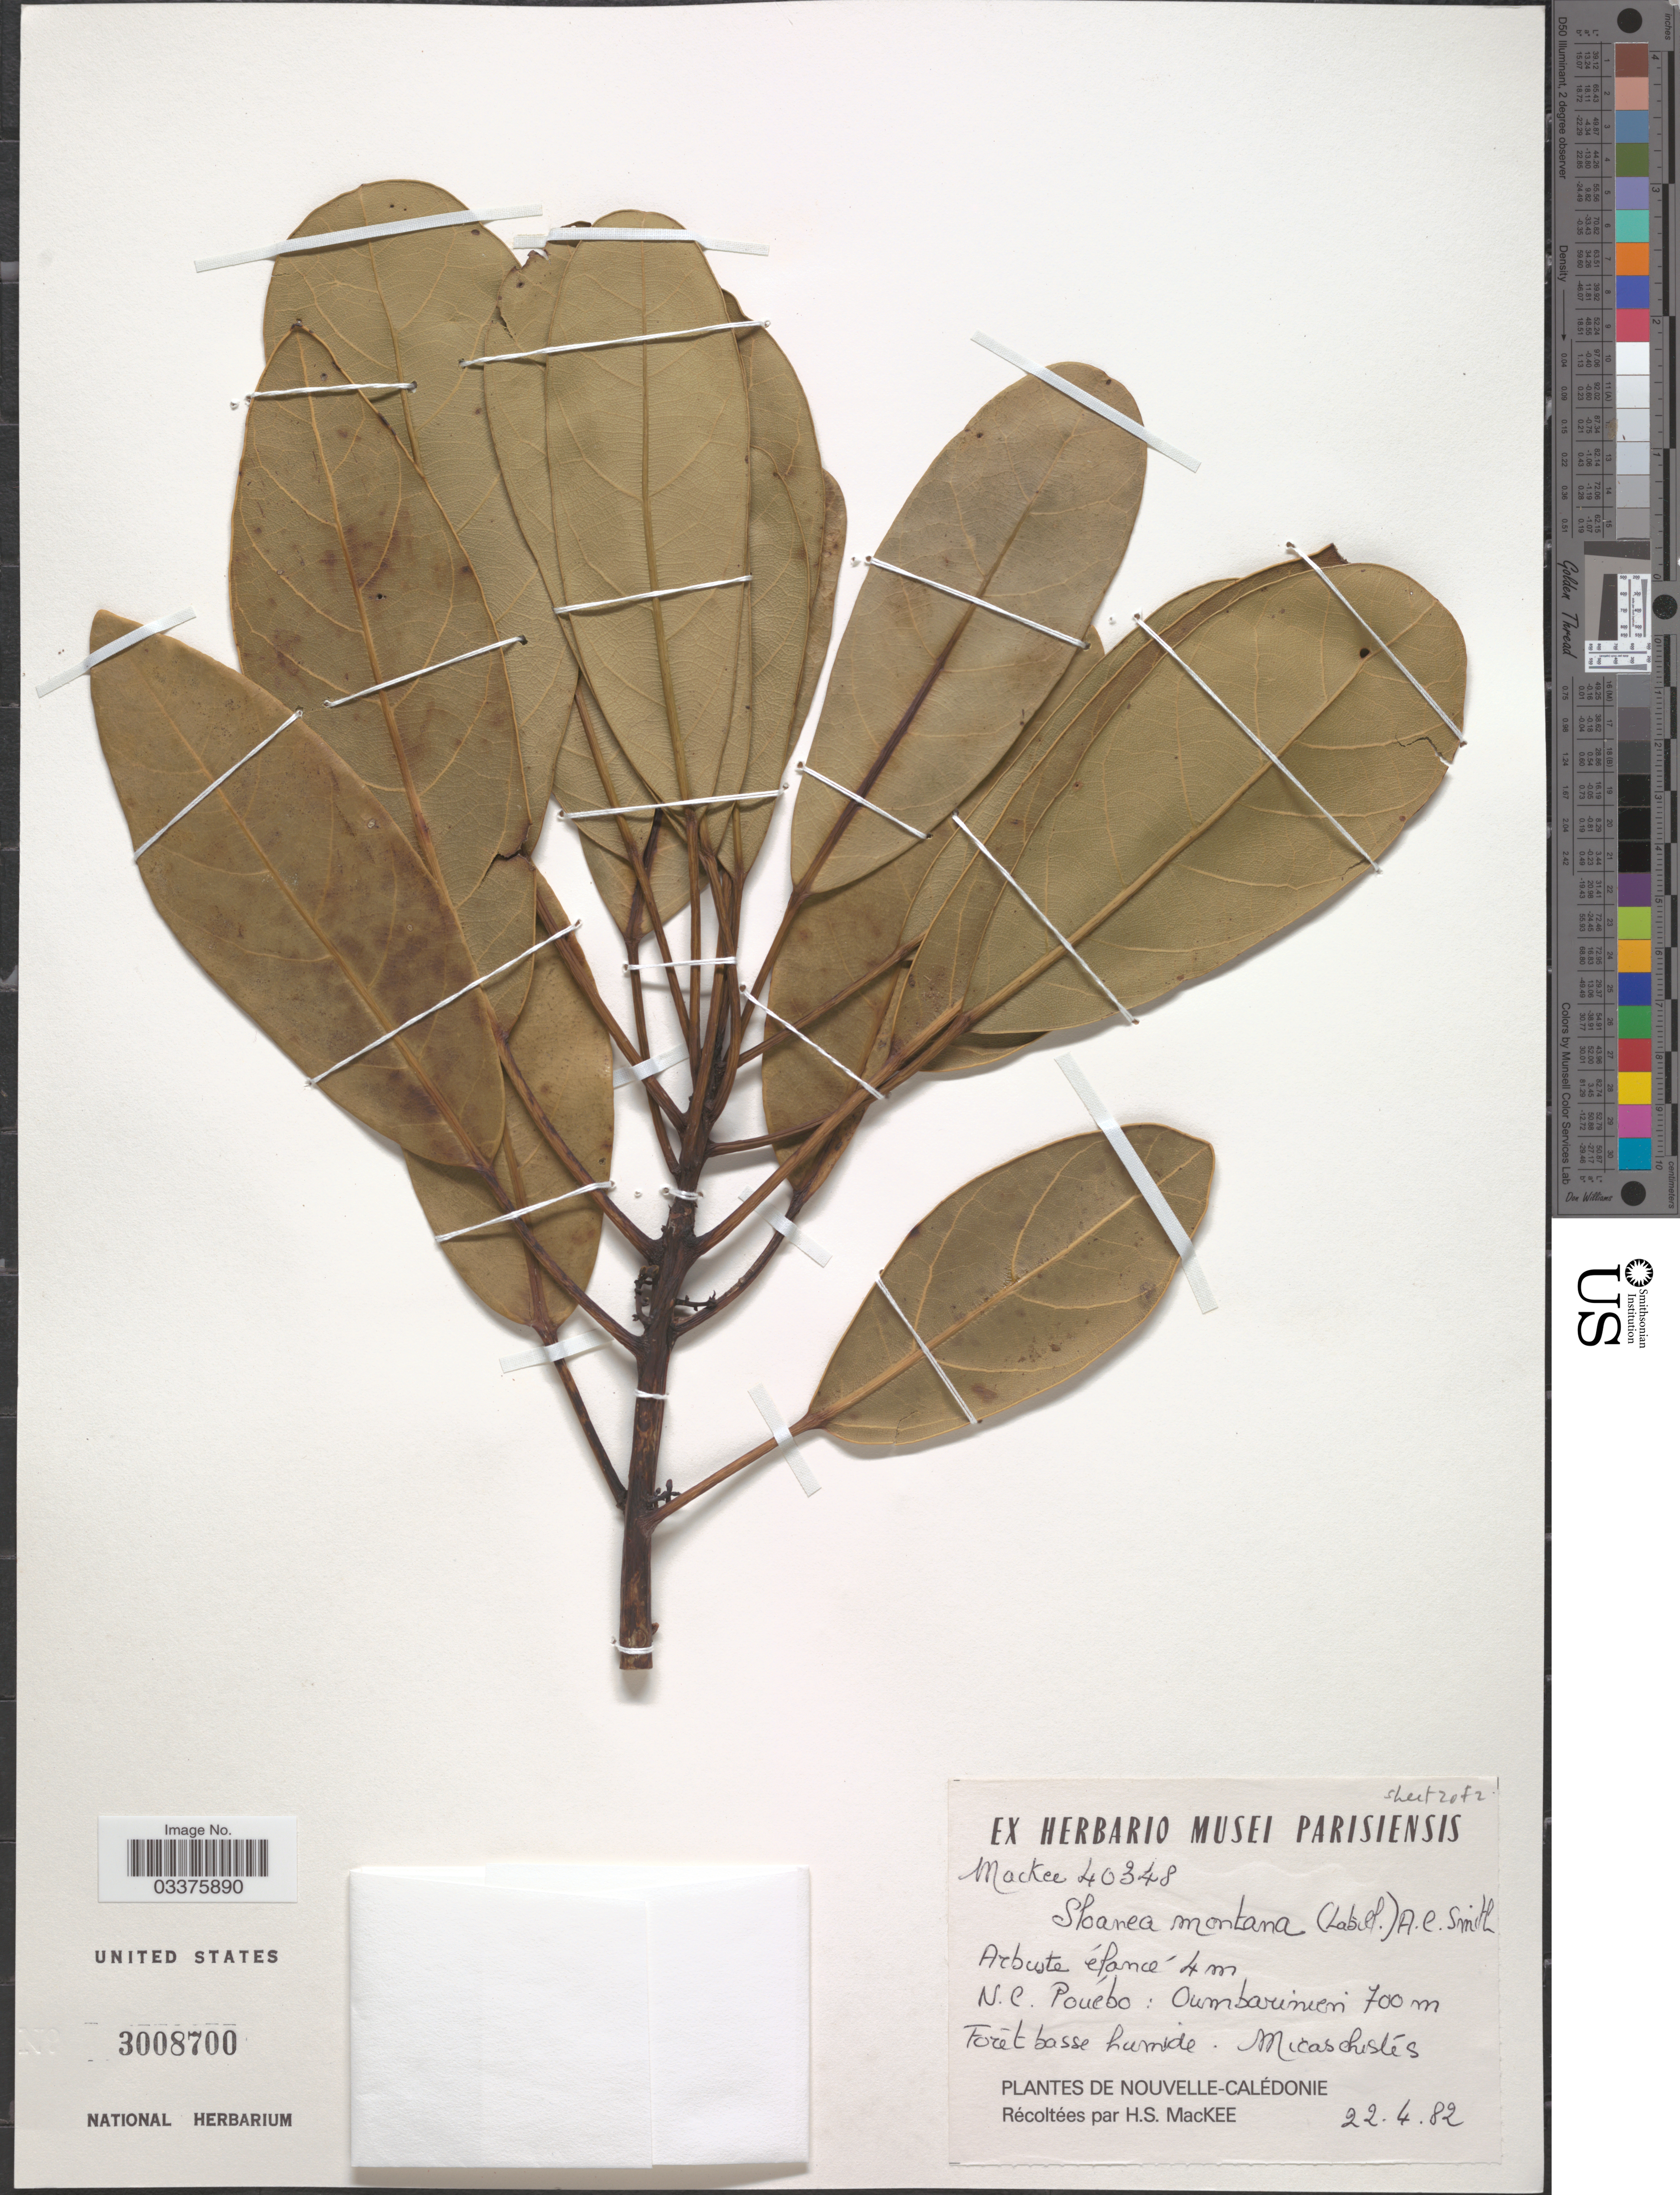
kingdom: Plantae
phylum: Tracheophyta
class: Magnoliopsida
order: Oxalidales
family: Elaeocarpaceae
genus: Sloanea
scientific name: Sloanea montana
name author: A.C. Sm.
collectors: H. Mackee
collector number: MacKee 40348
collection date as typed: Transcribed d/m/y: 22/4/82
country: New Caledonia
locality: Oumbarinien. Nouvelle-Calédonie.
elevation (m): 700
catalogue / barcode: US 3008700